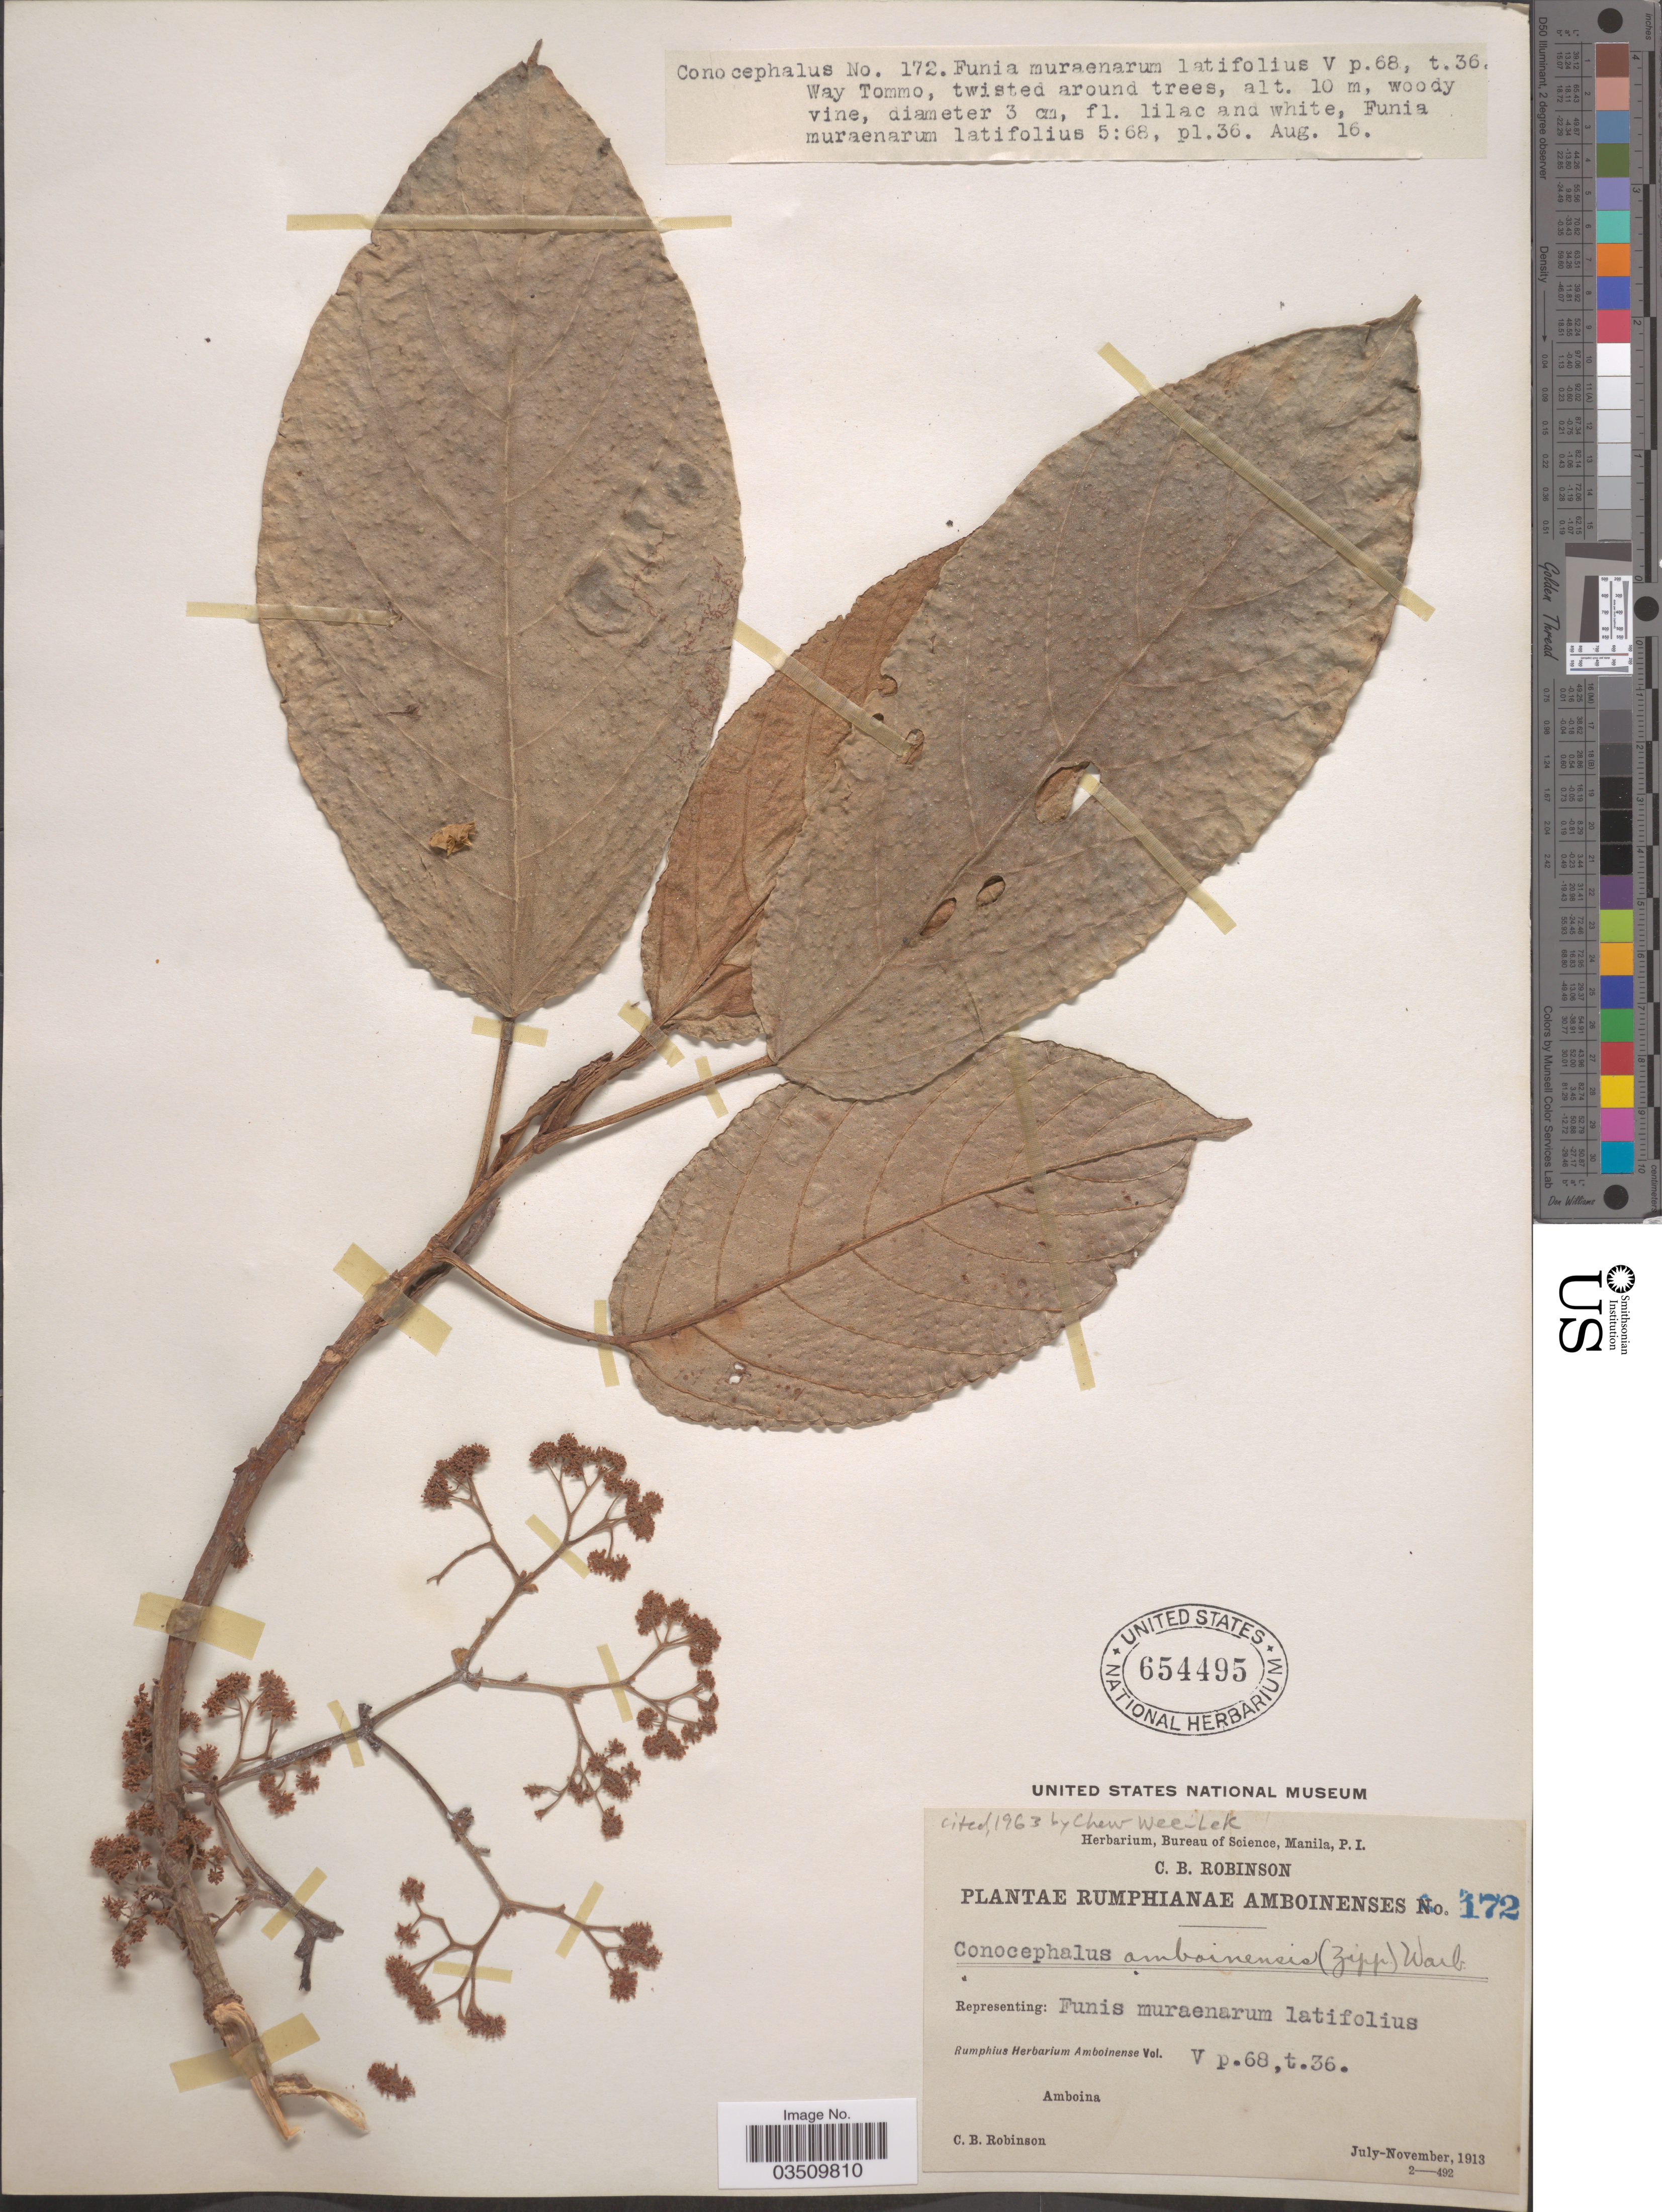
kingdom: Plantae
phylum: Tracheophyta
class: Magnoliopsida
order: Rosales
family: Urticaceae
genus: Poikilospermum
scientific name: Poikilospermum amboinense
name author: Zipp. & Miq.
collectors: C. Robinson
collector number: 172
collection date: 1913-08-16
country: Indonesia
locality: Ambiona. Way Tommo [unsure placement]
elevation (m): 10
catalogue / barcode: US 654495